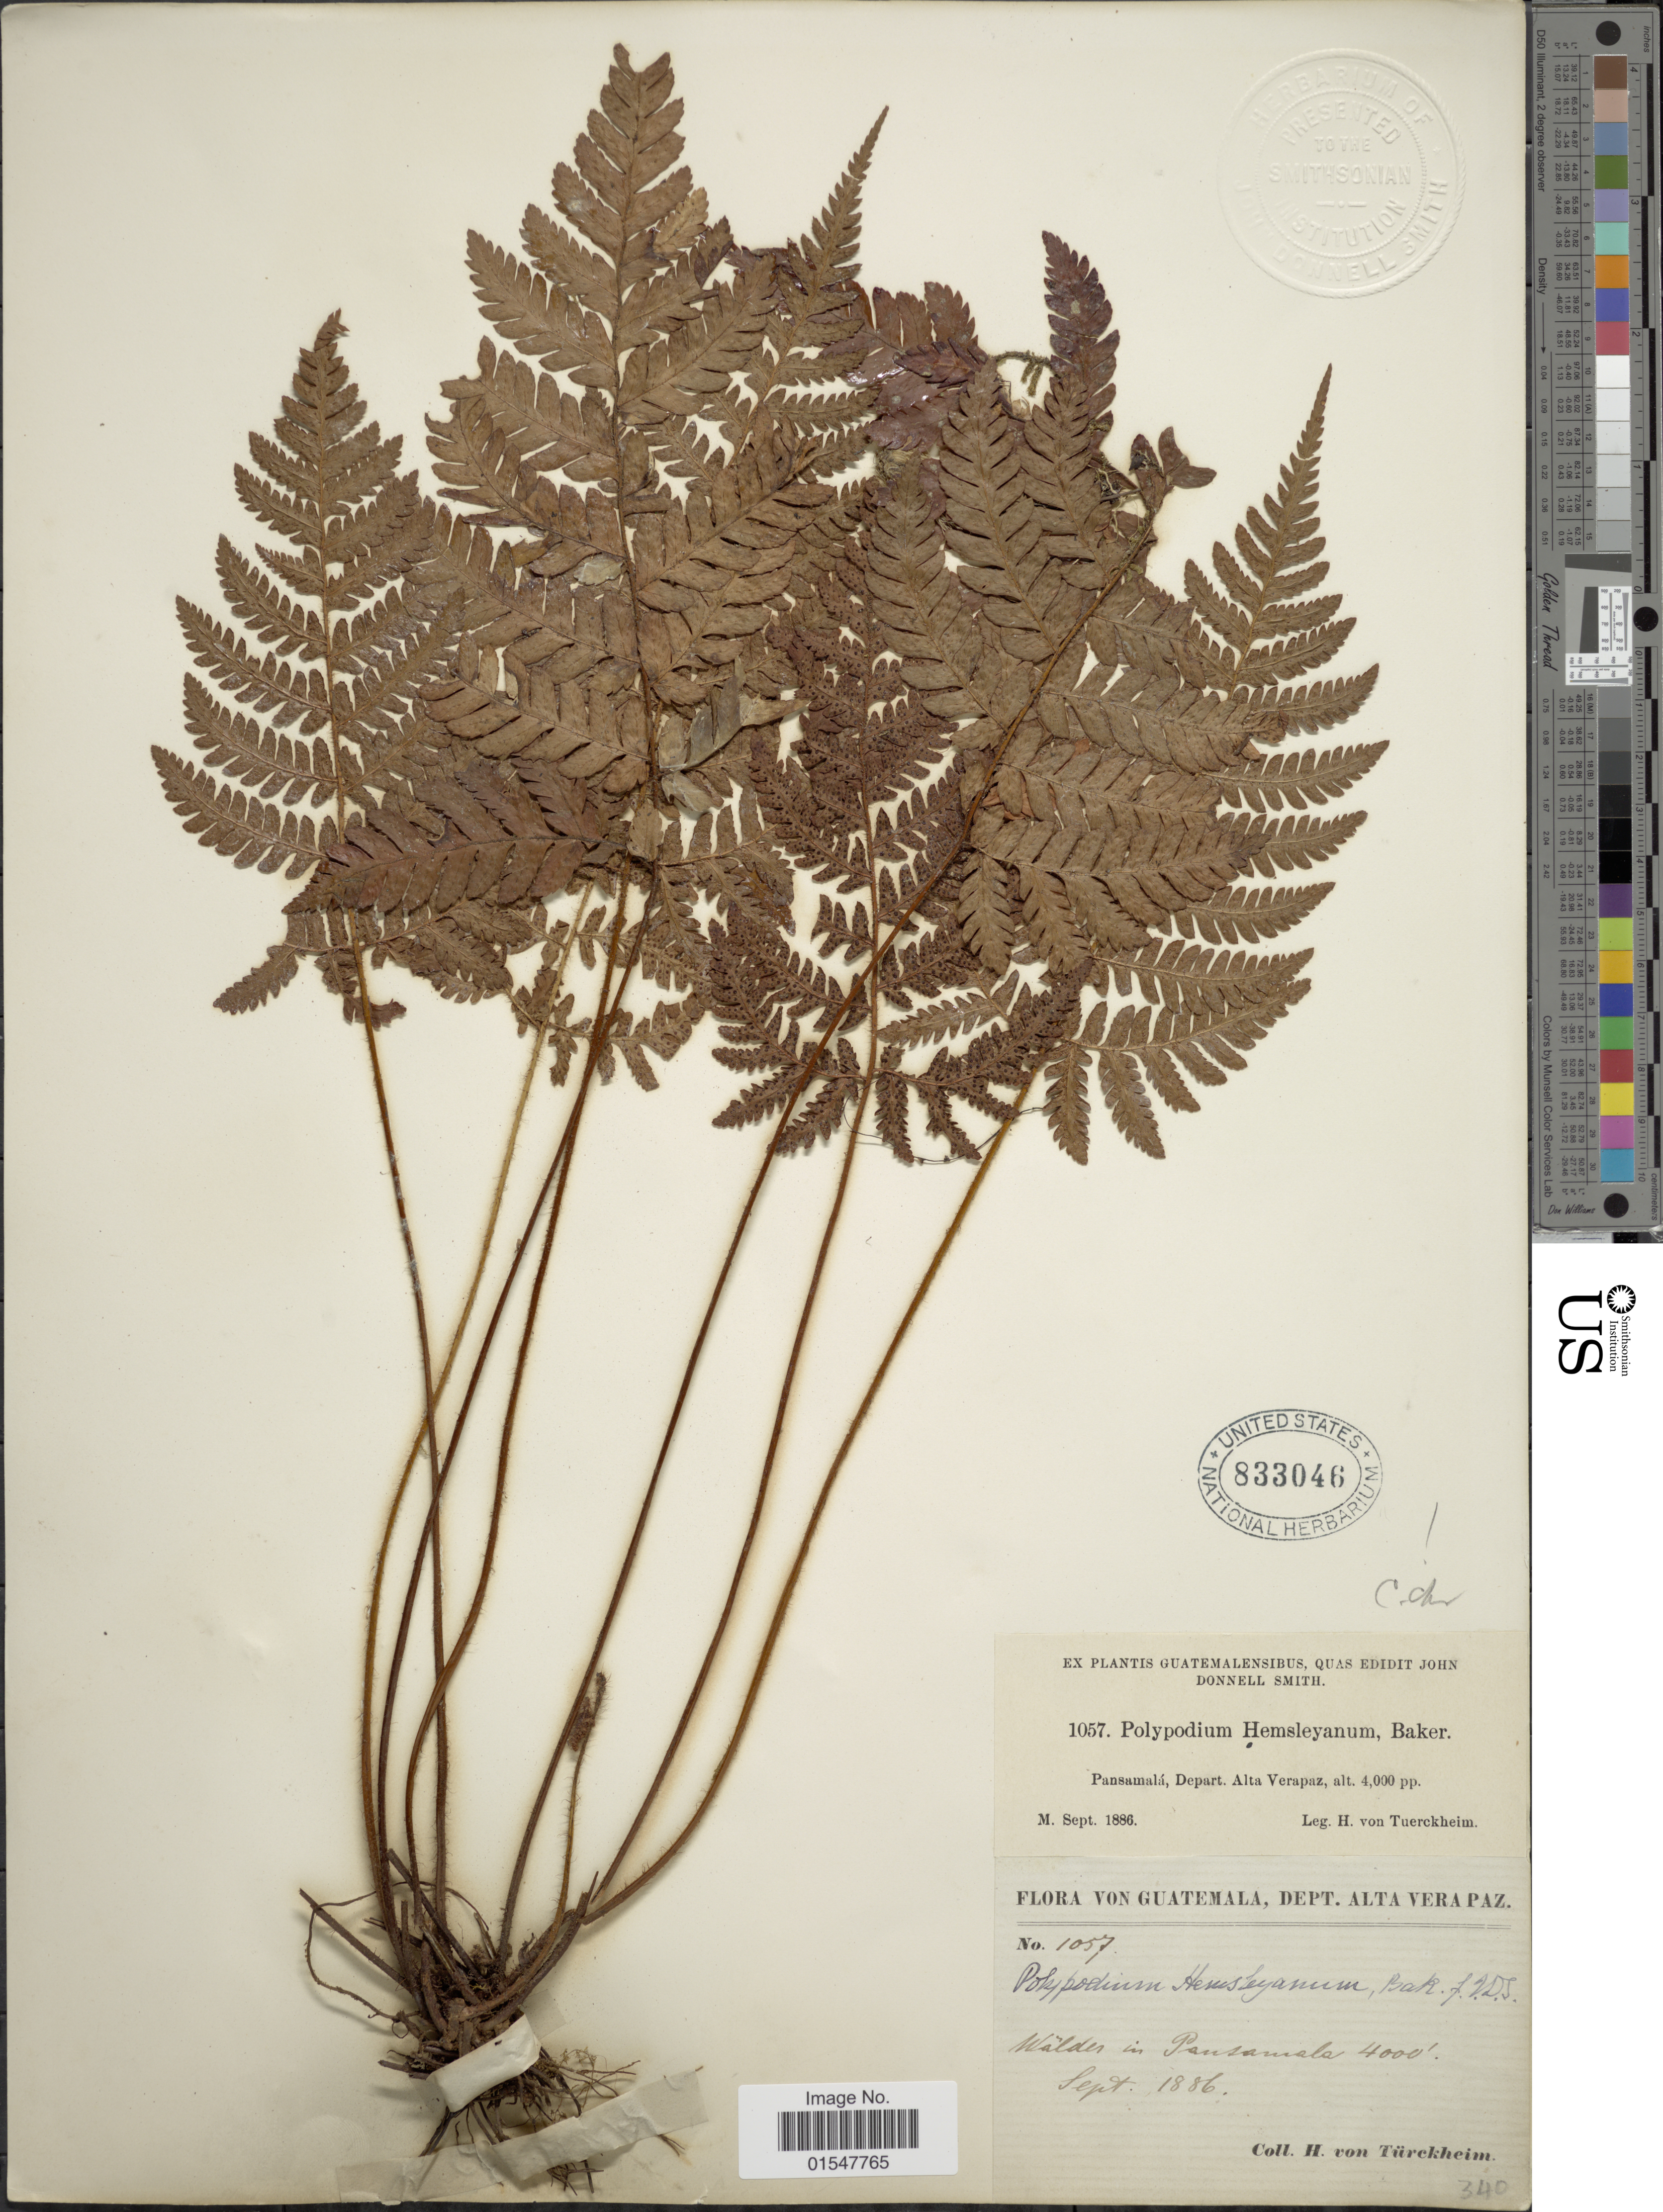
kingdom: Plantae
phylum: Tracheophyta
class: Polypodiopsida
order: Polypodiales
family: Dryopteridaceae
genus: Ctenitis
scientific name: Ctenitis hemsleyana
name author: (Baker ex Hemsl.) Copel.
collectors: H. von Türckheim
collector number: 1057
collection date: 1886-09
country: Guatemala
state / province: Alta Verapaz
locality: Pansamala, Depart. Alta Verapaz.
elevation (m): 1219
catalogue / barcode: US 833046